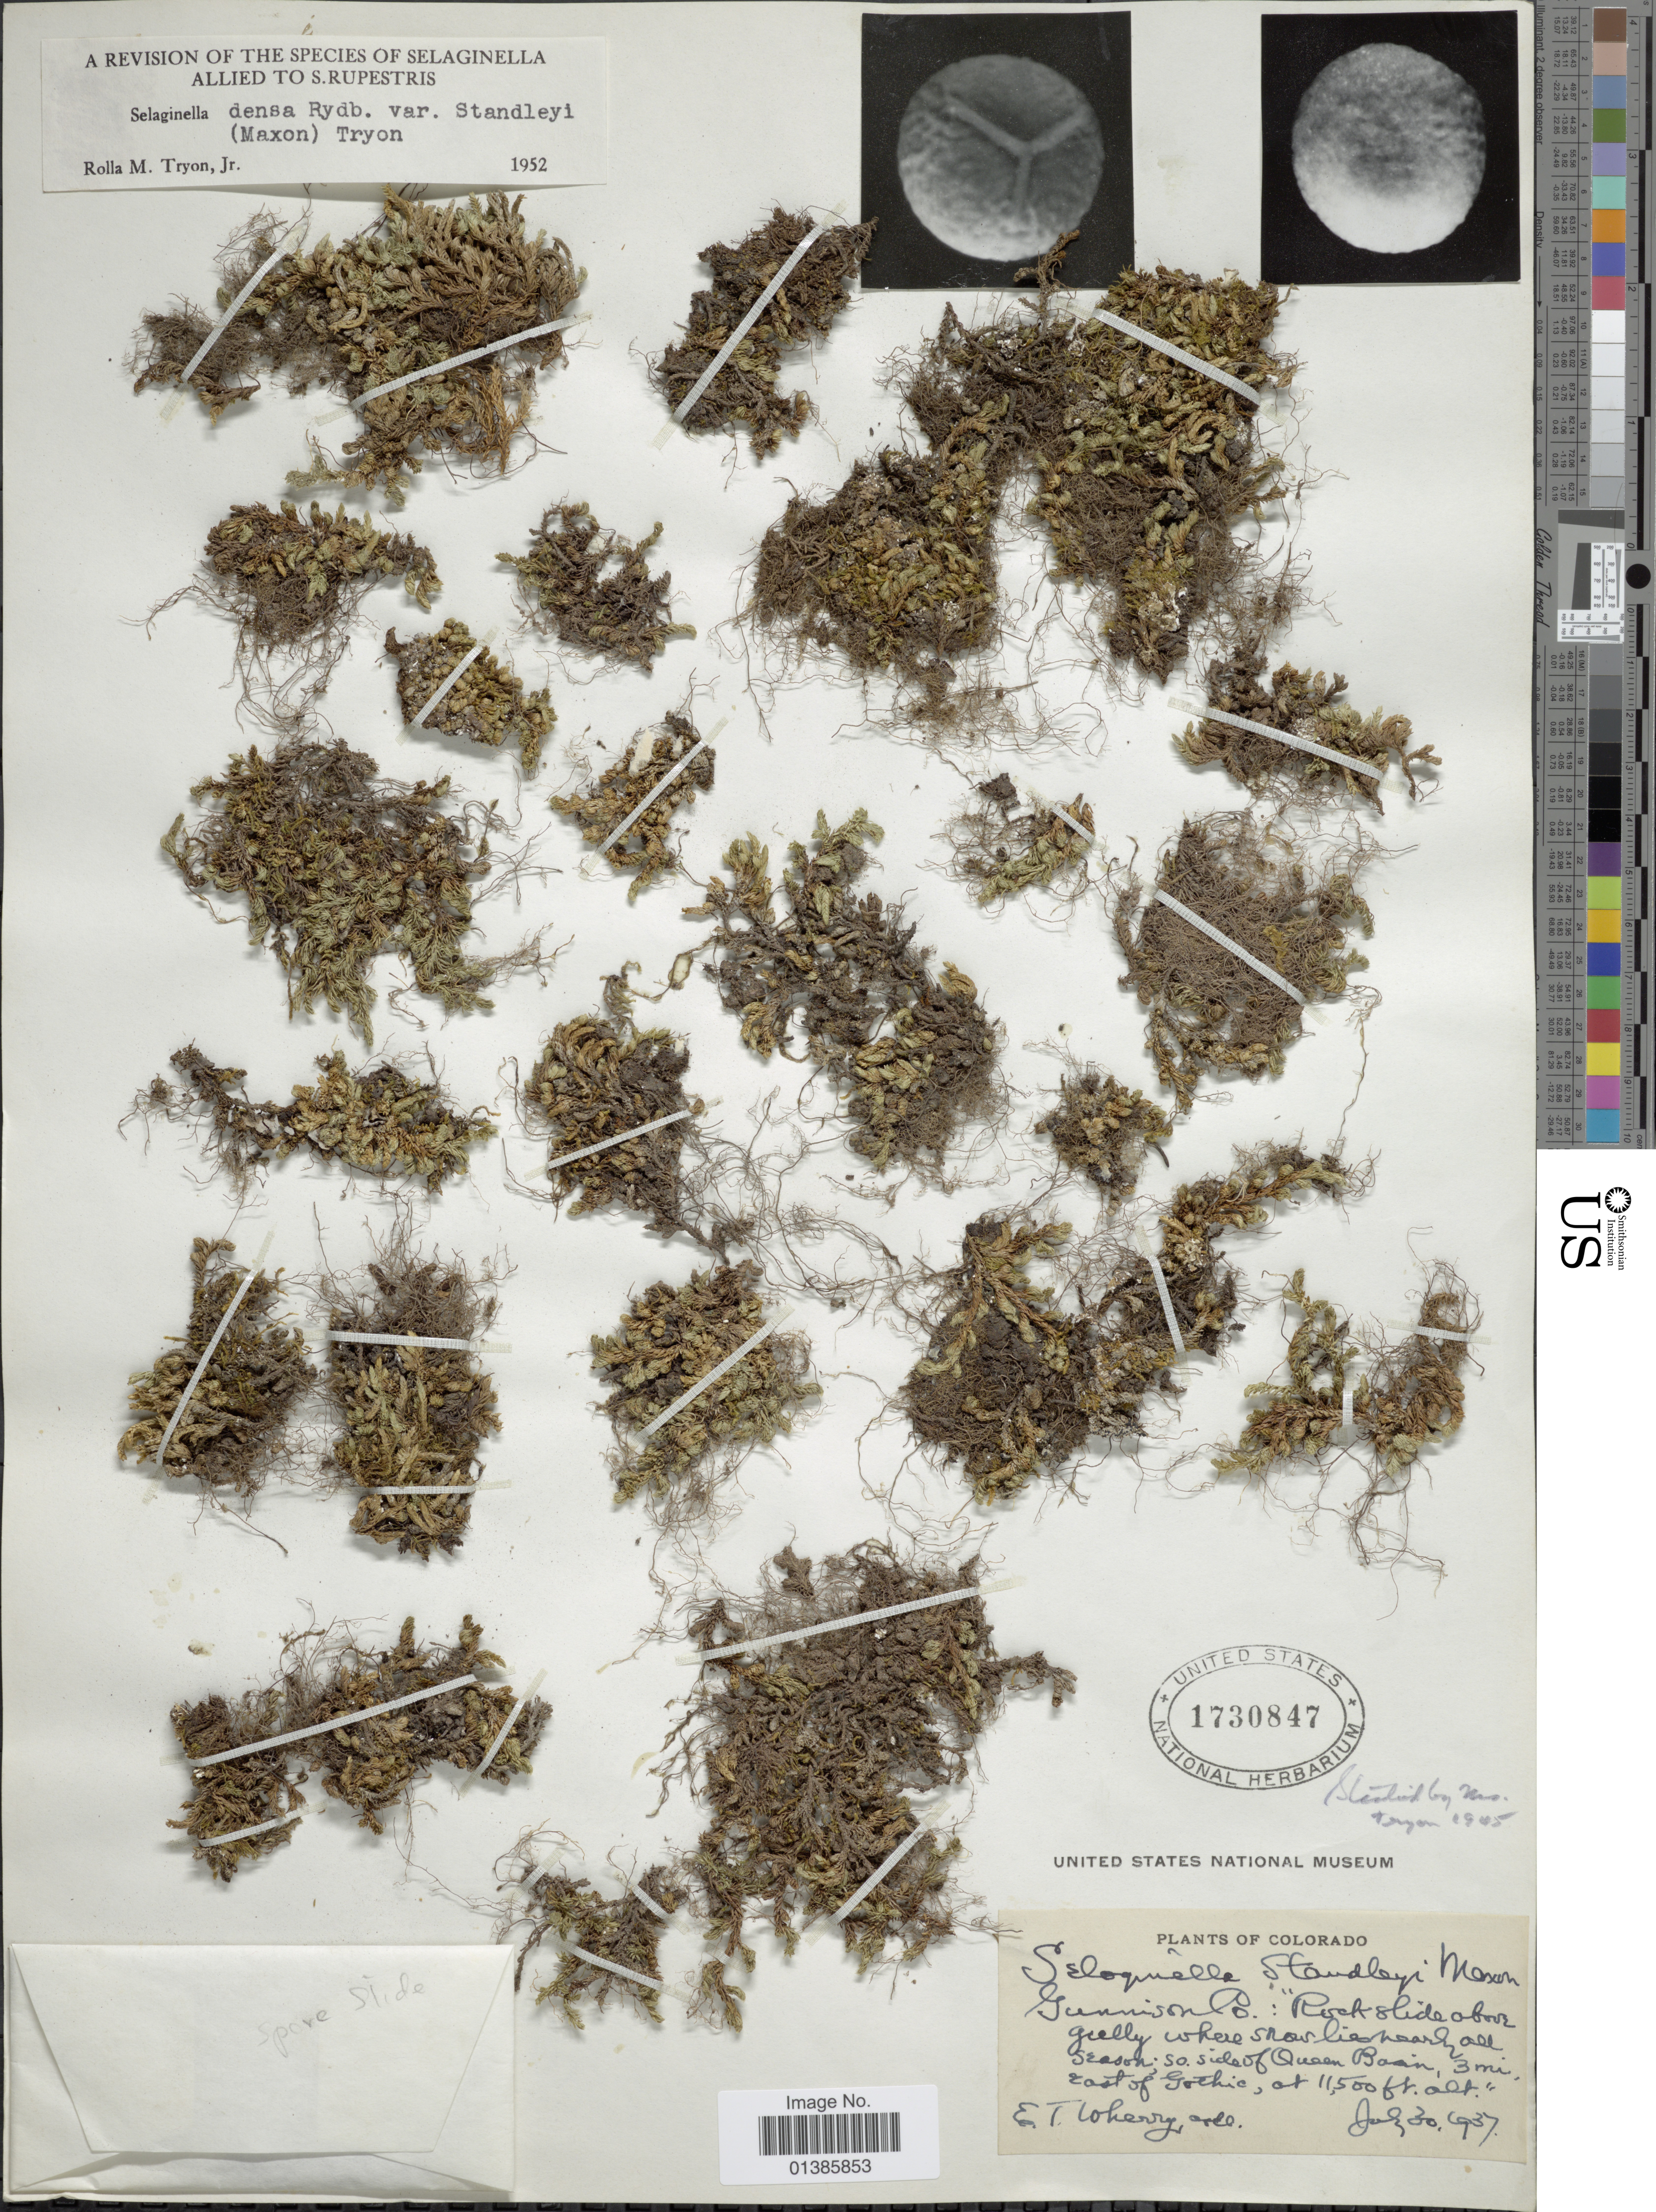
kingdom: Plantae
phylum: Tracheophyta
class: Lycopodiopsida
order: Selaginellales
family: Selaginellaceae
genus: Selaginella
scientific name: Selaginella densa var. standleyi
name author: (Maxon) R.M. Tryon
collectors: E. Coherry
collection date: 1937-07-30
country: United States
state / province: Colorado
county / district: Gunnison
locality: Gunnison Co. S side of Queen Basin, 3 miles E of Gothic,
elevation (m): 3505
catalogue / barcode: US 1730847